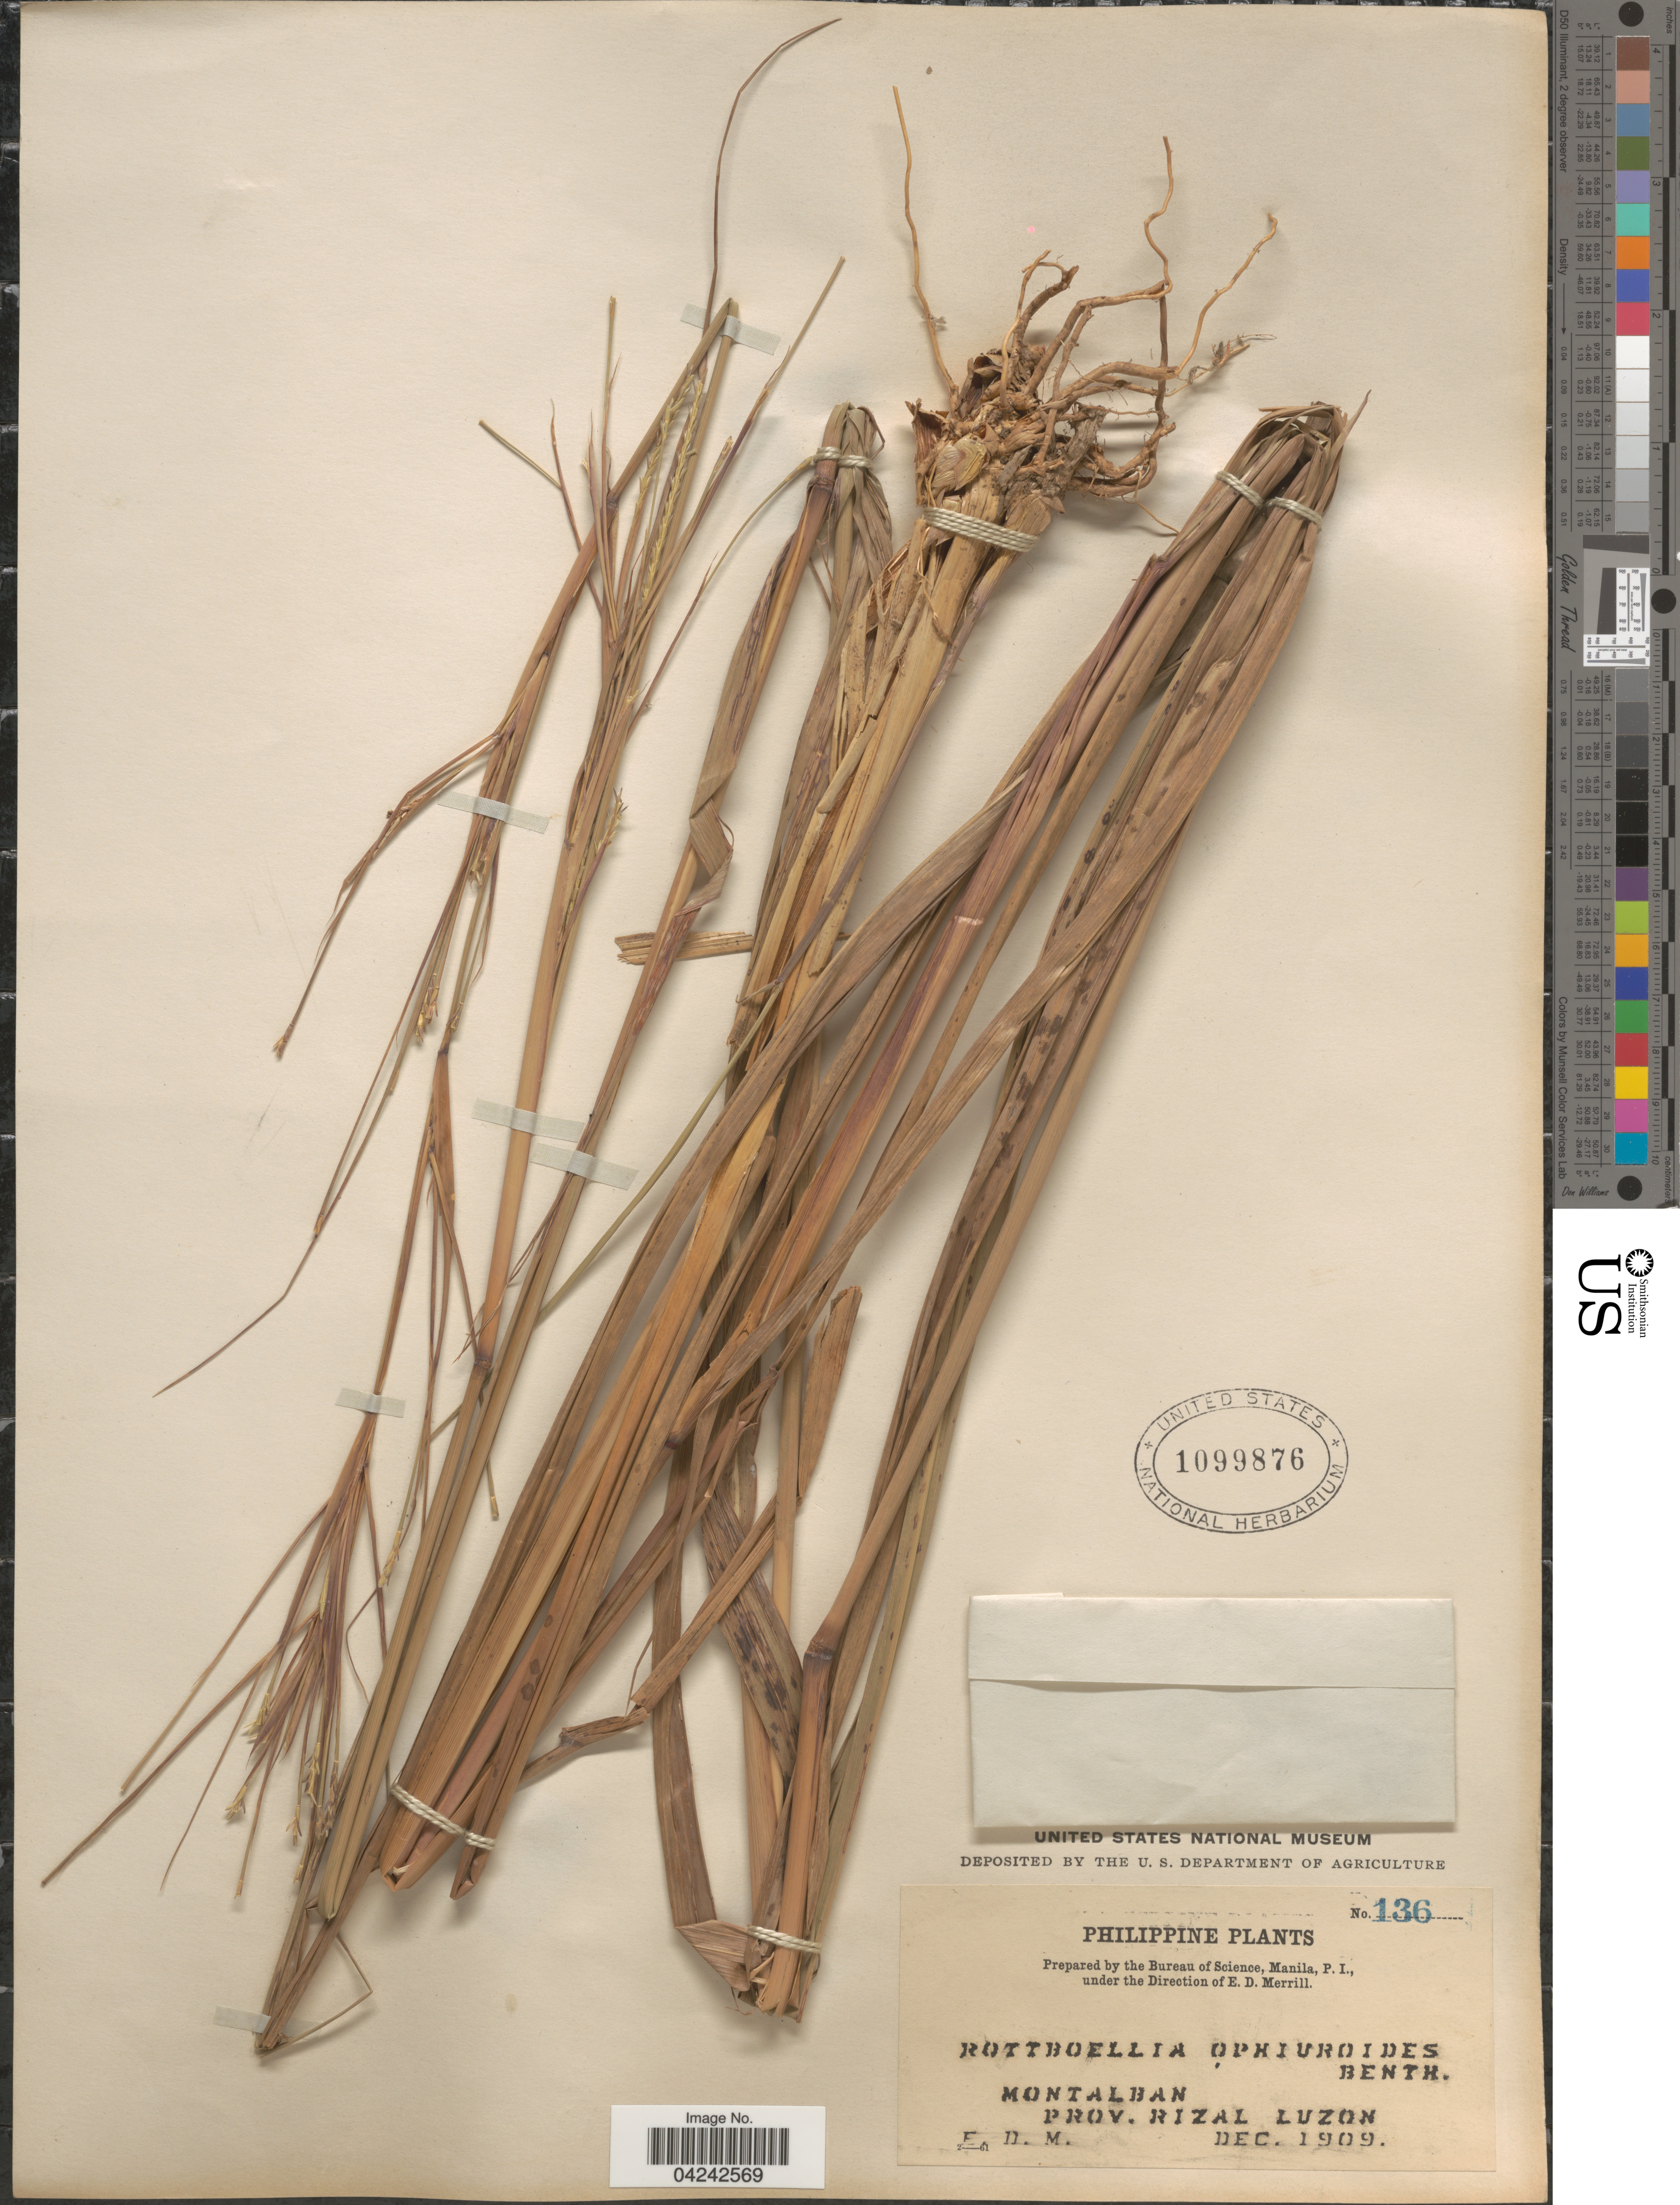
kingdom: Plantae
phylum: Tracheophyta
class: Liliopsida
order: Poales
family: Poaceae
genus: Rottboellia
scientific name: Rottboellia rottboellioides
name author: (R. Br.) Druce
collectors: E. D. Merrill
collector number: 136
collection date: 1909-12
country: Philippines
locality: Montalban. Prov. Rizal. Luzon.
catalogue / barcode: US 1099876